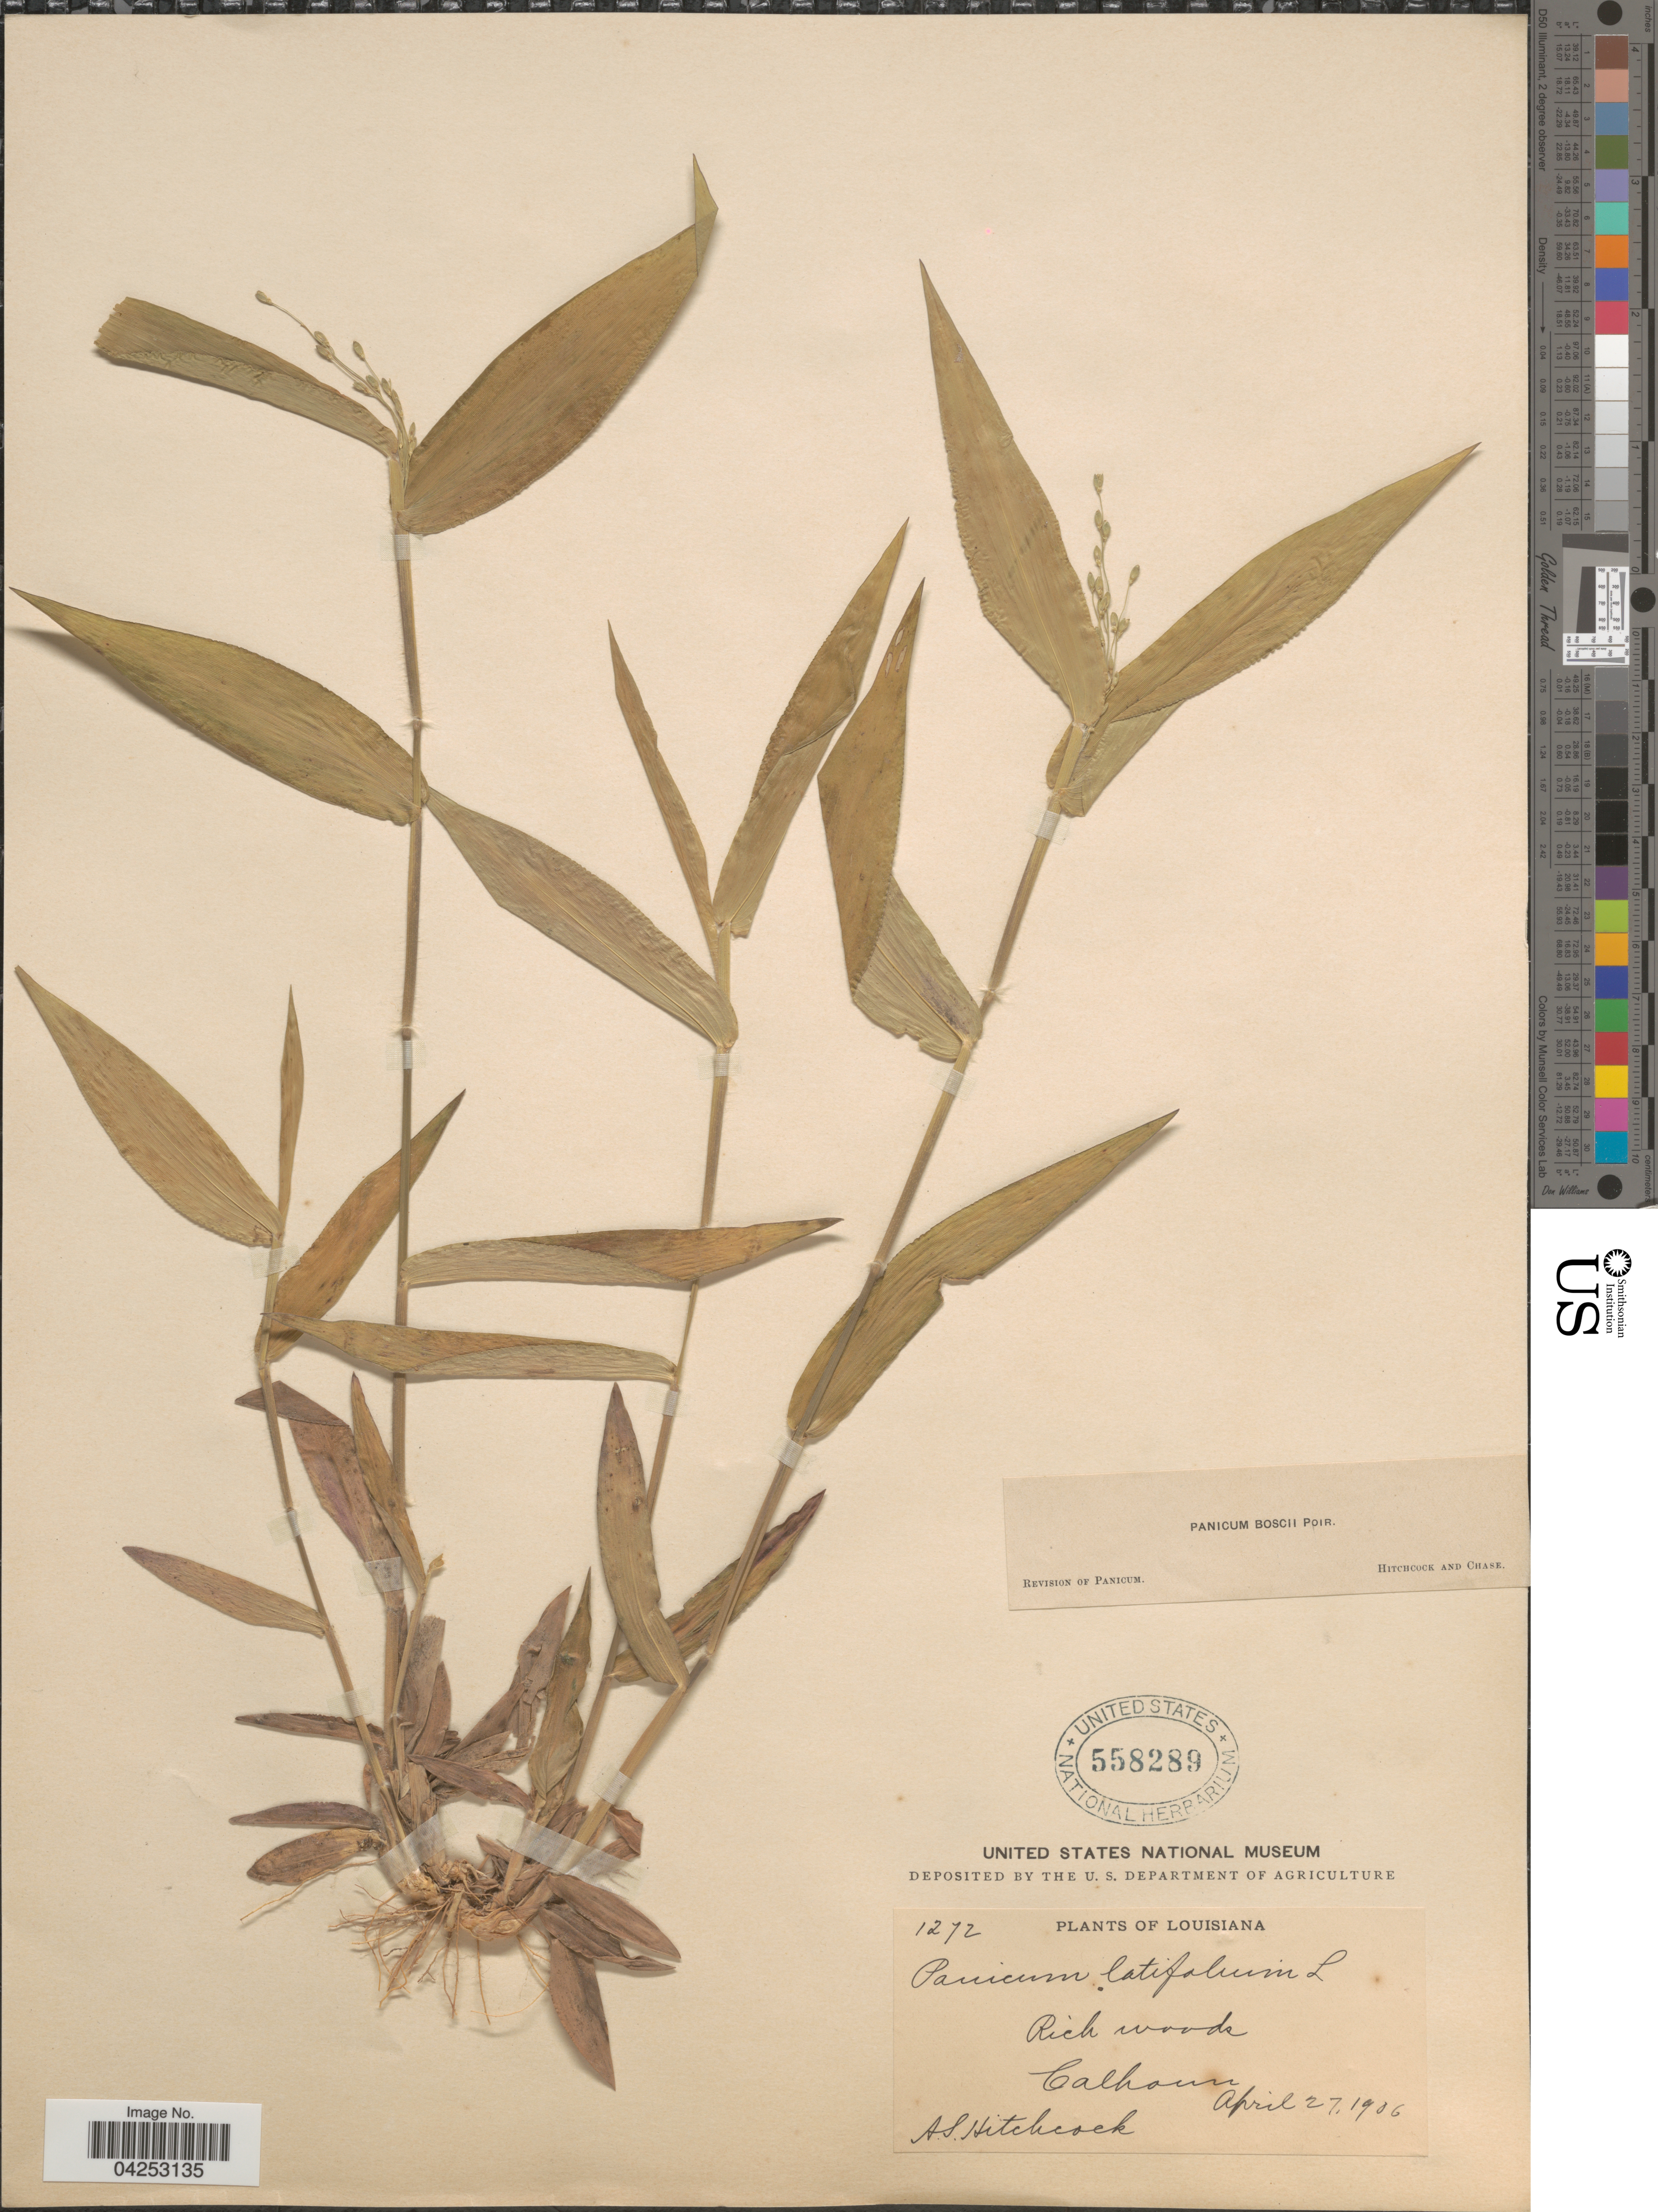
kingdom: Plantae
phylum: Tracheophyta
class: Liliopsida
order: Poales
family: Poaceae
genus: Dichanthelium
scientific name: Dichanthelium boscii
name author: (Poir.) Gould & C.A. Clark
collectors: A. S. Hitchcock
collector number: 1272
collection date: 1906-04-27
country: United States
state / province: Louisiana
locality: Rich woods. Calhoun.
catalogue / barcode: US 558289